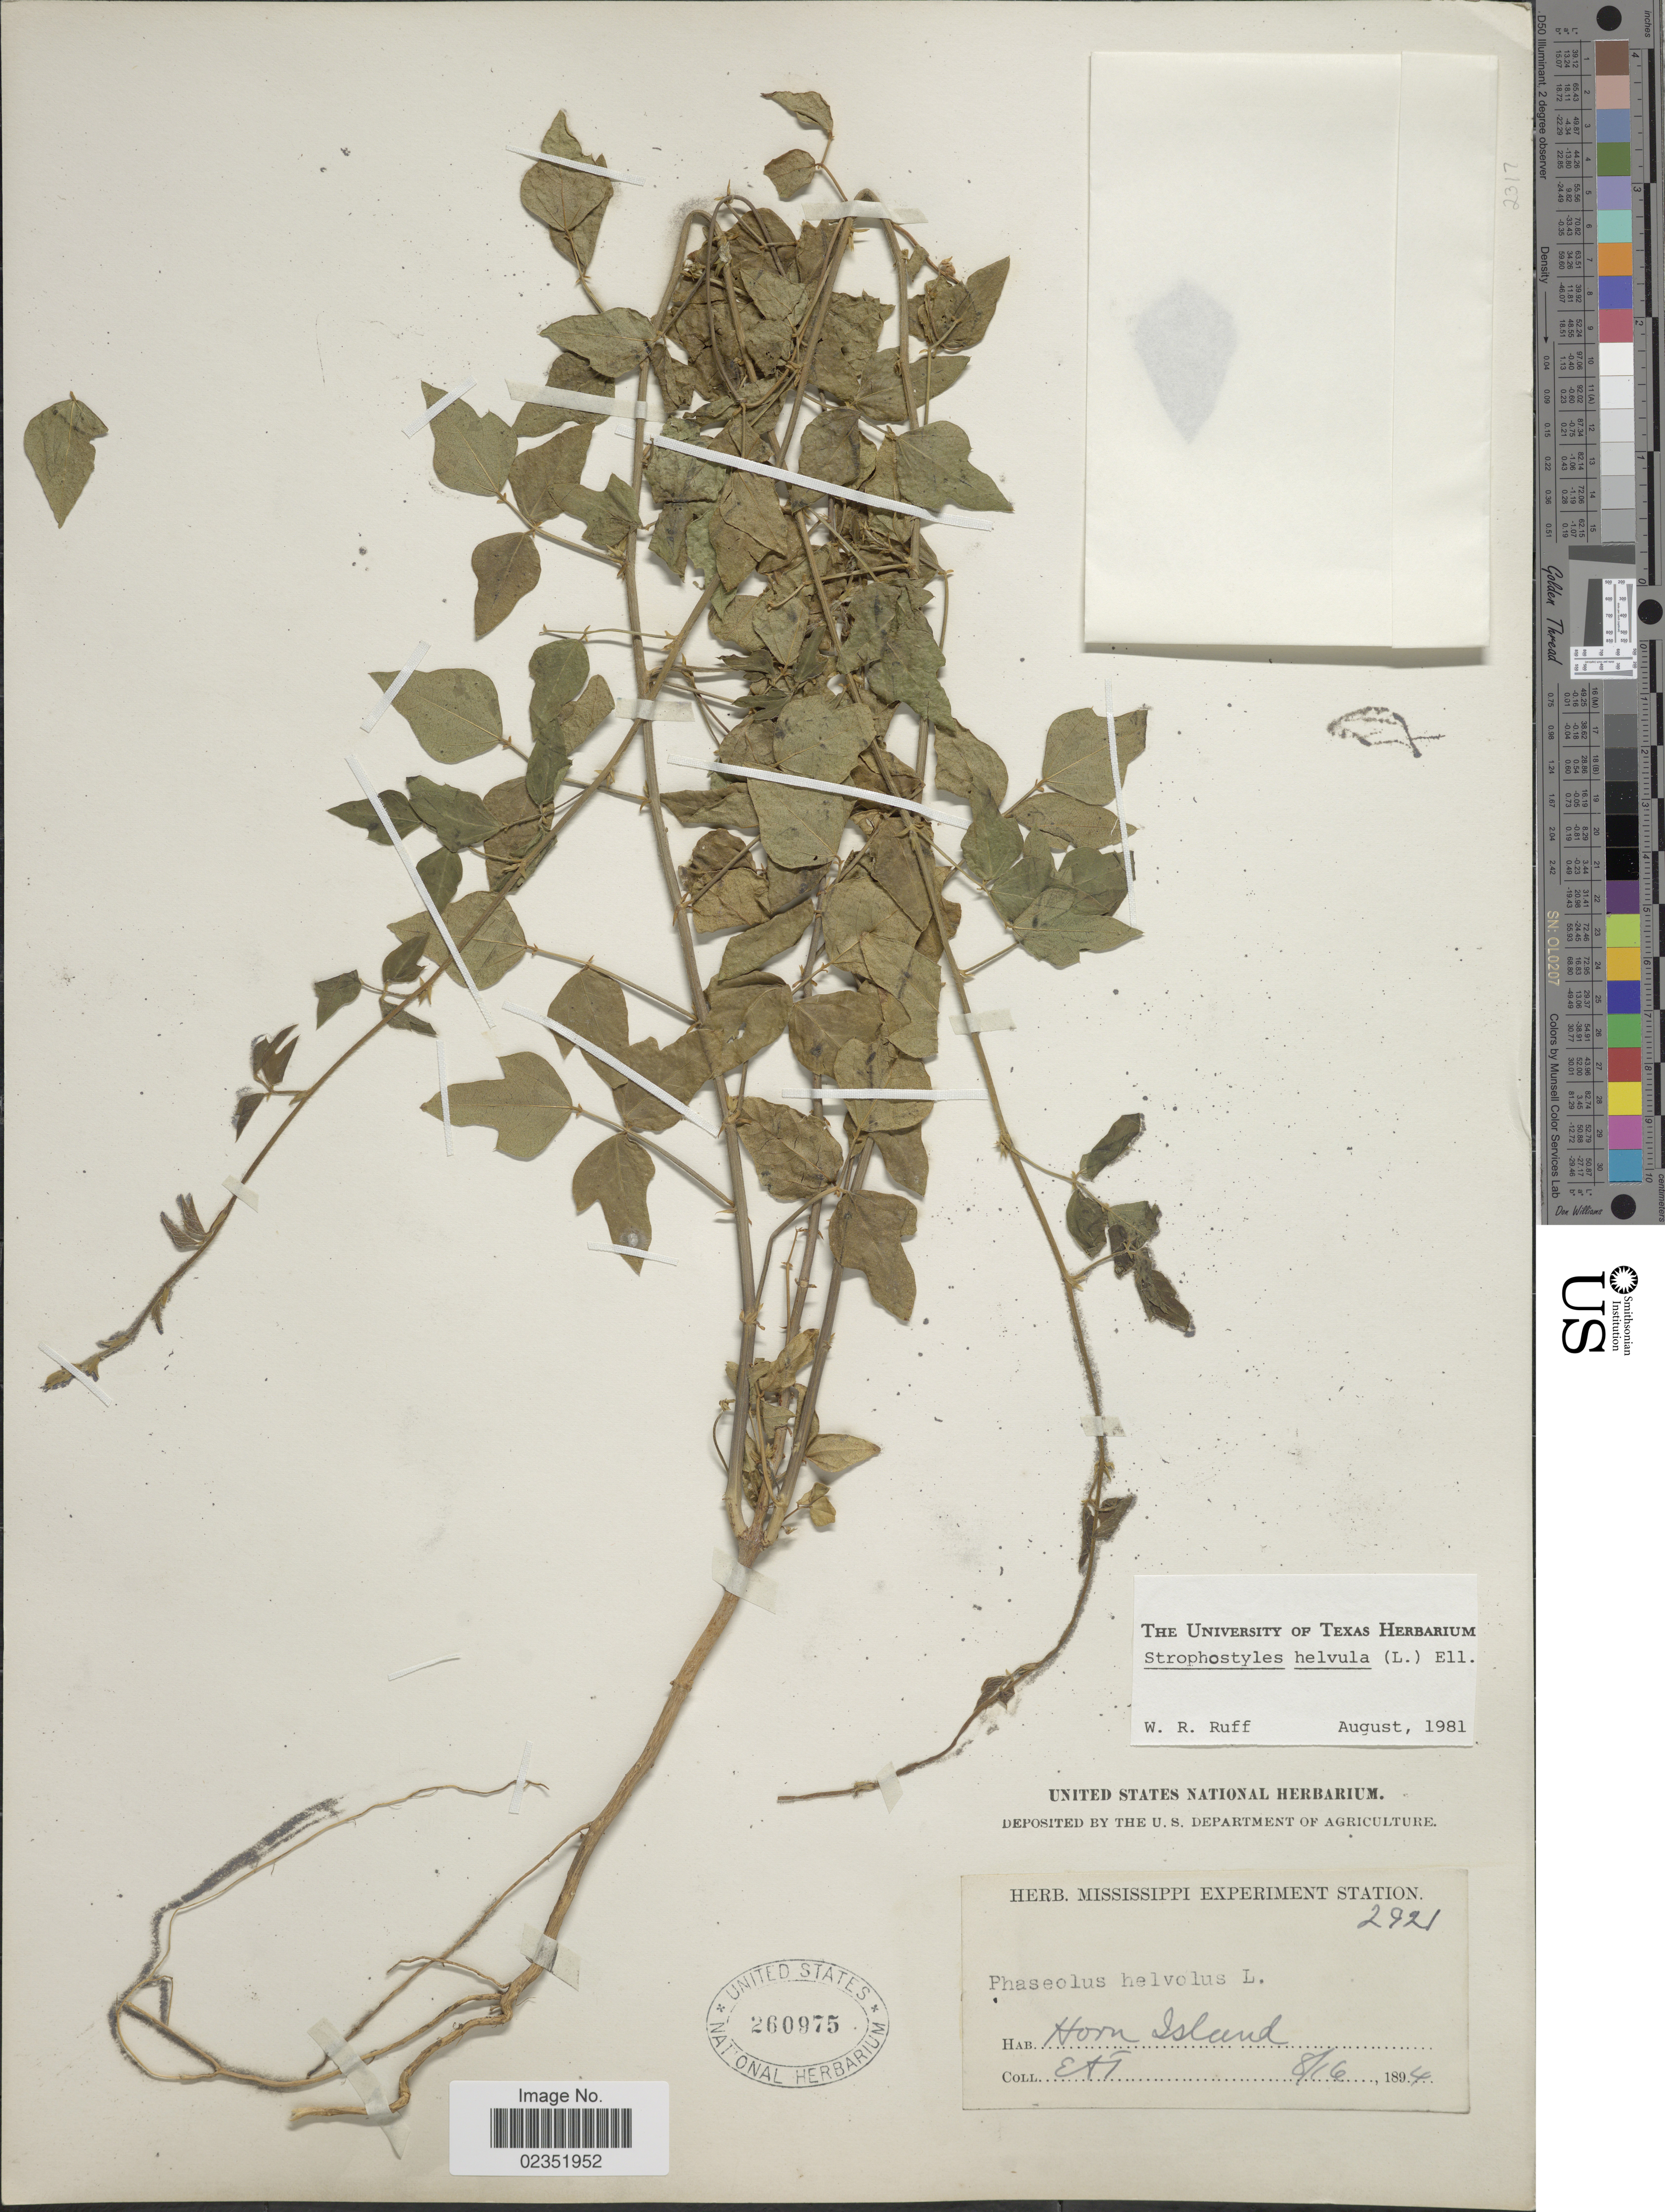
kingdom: Plantae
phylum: Tracheophyta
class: Magnoliopsida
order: Fabales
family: Fabaceae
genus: Strophostyles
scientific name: Strophostyles helvola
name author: (L.) Elliott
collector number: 2921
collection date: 1894-08-16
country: Wallis and Futuna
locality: Horn Island [unsure placement]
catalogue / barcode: US 260975